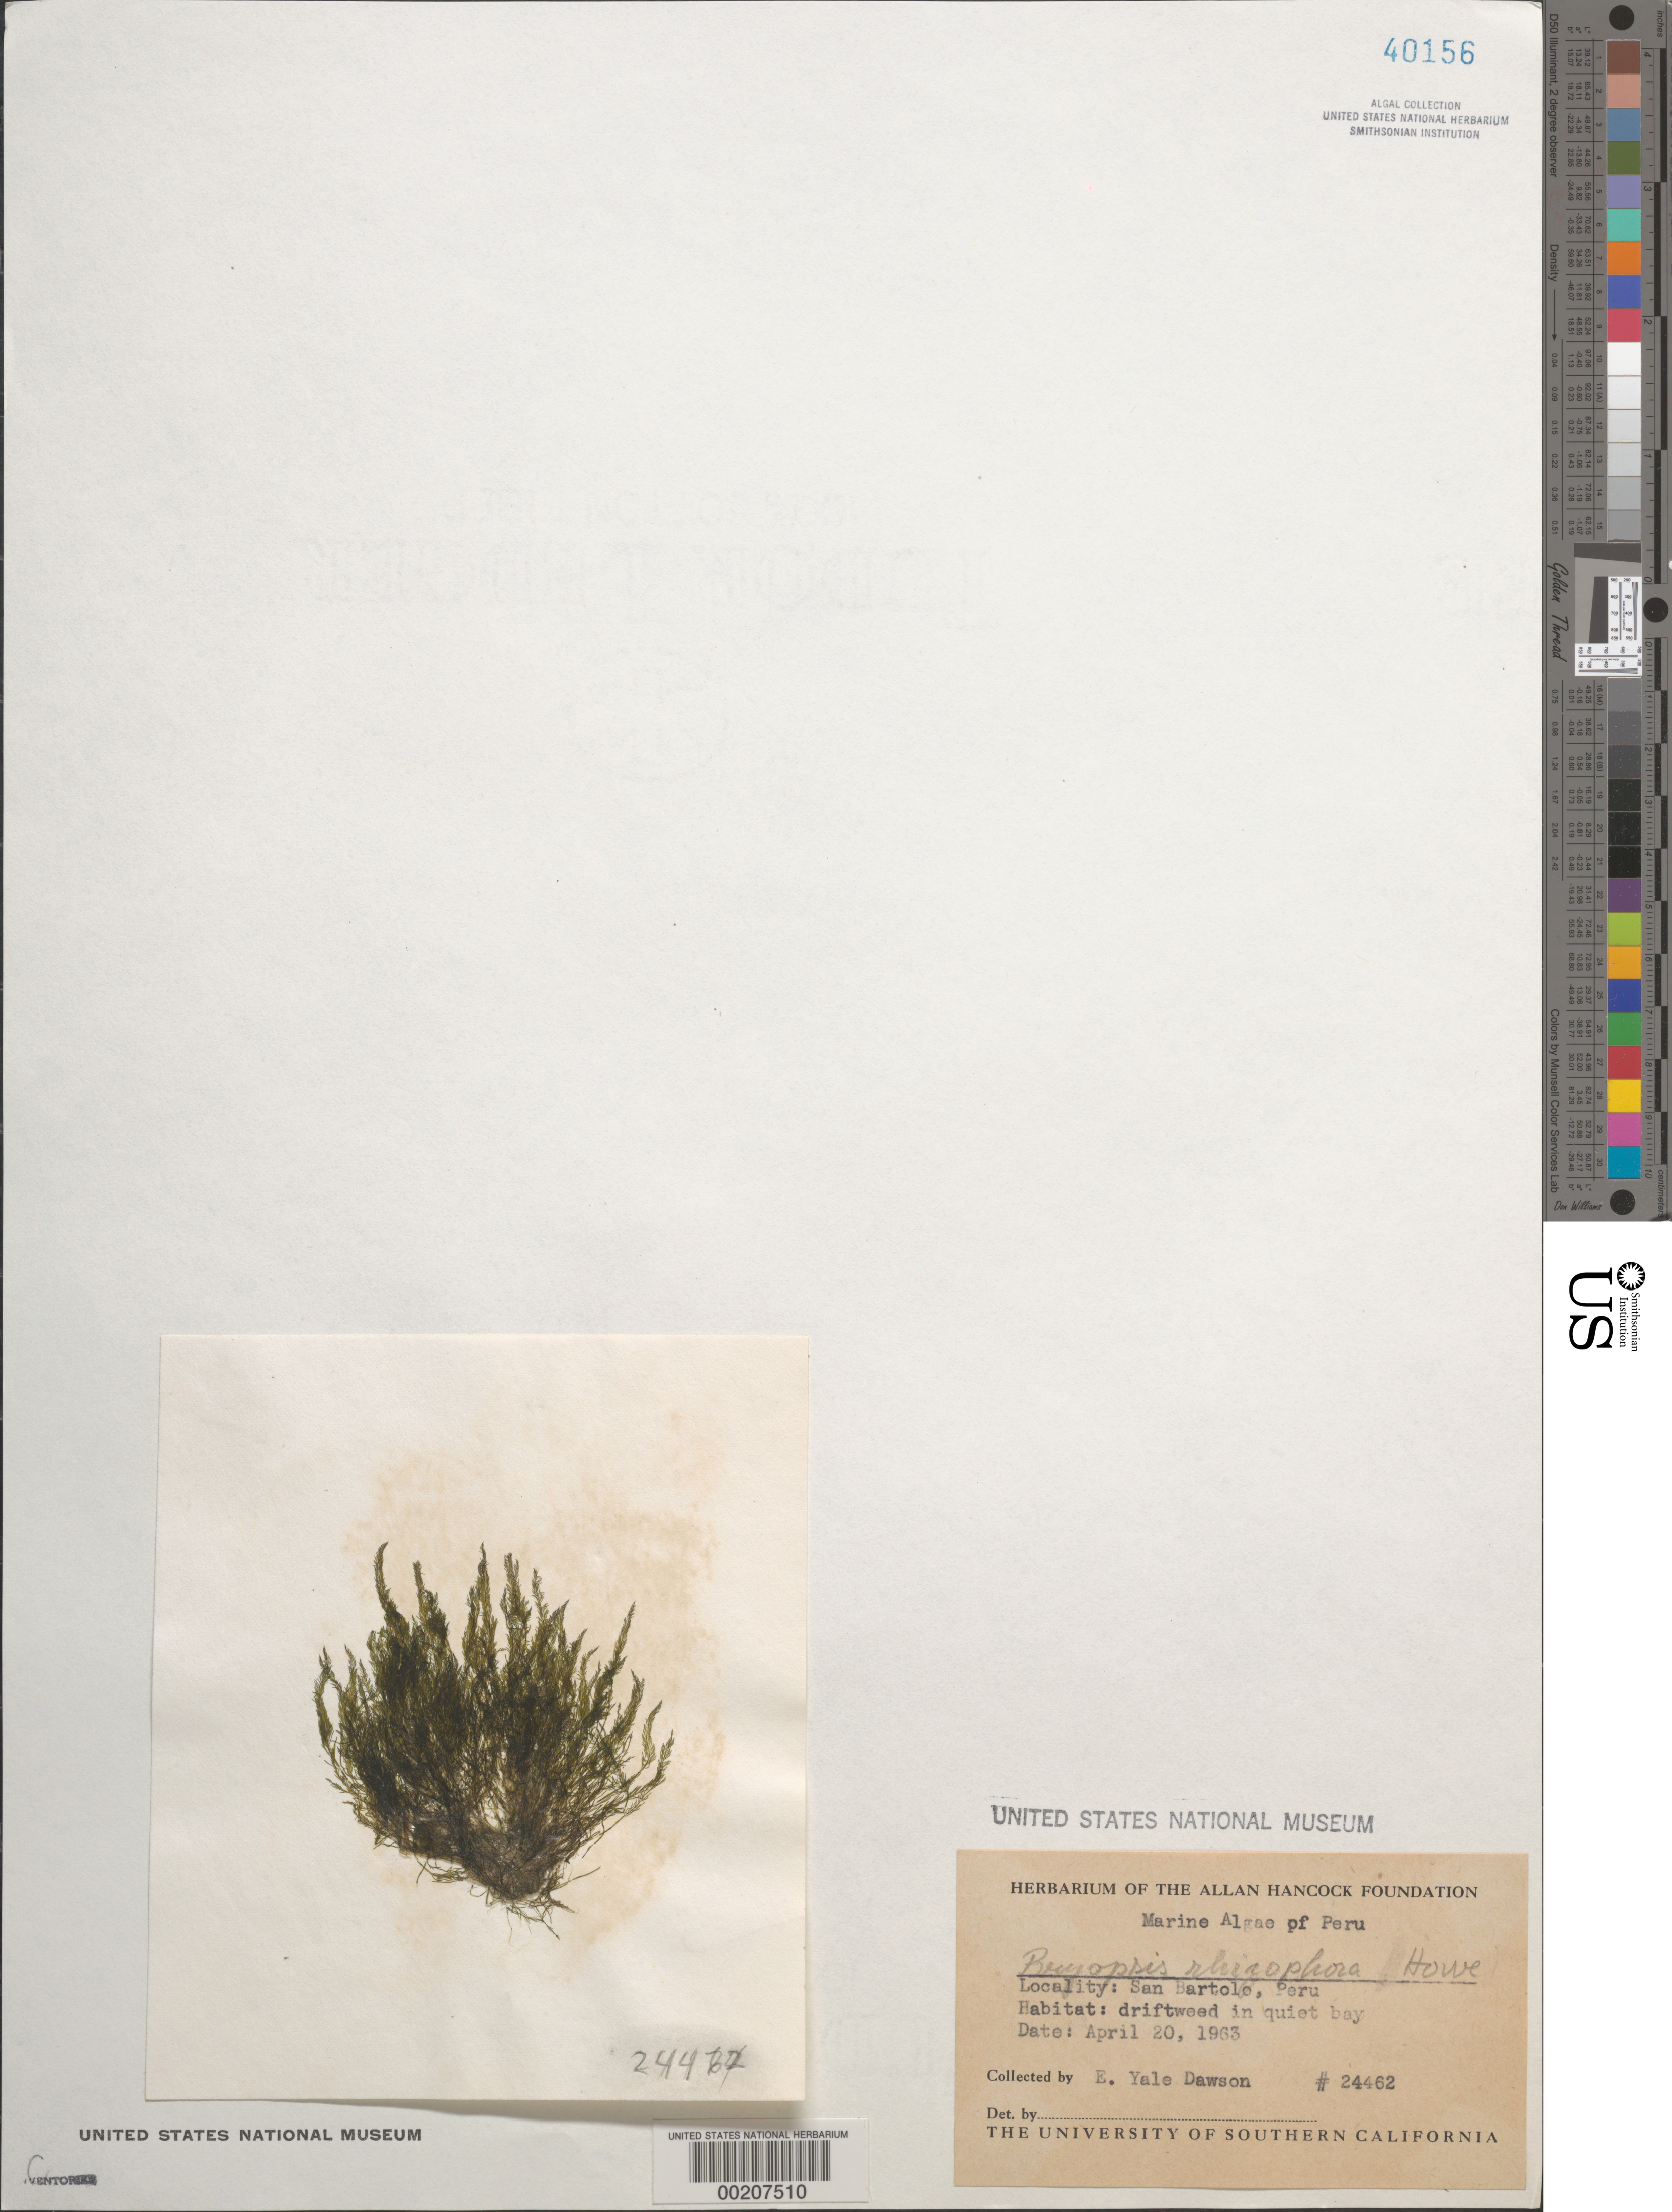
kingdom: Plantae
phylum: Chlorophyta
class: Ulvophyceae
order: Bryopsidales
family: Bryopsidaceae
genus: Bryopsis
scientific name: Bryopsis rhizophora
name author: M. Howe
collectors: E. Y. Dawson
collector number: EYD 24462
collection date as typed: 20 Apr 1963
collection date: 1963-04-20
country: Peru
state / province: Lima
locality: San bartolo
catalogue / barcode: US 40156